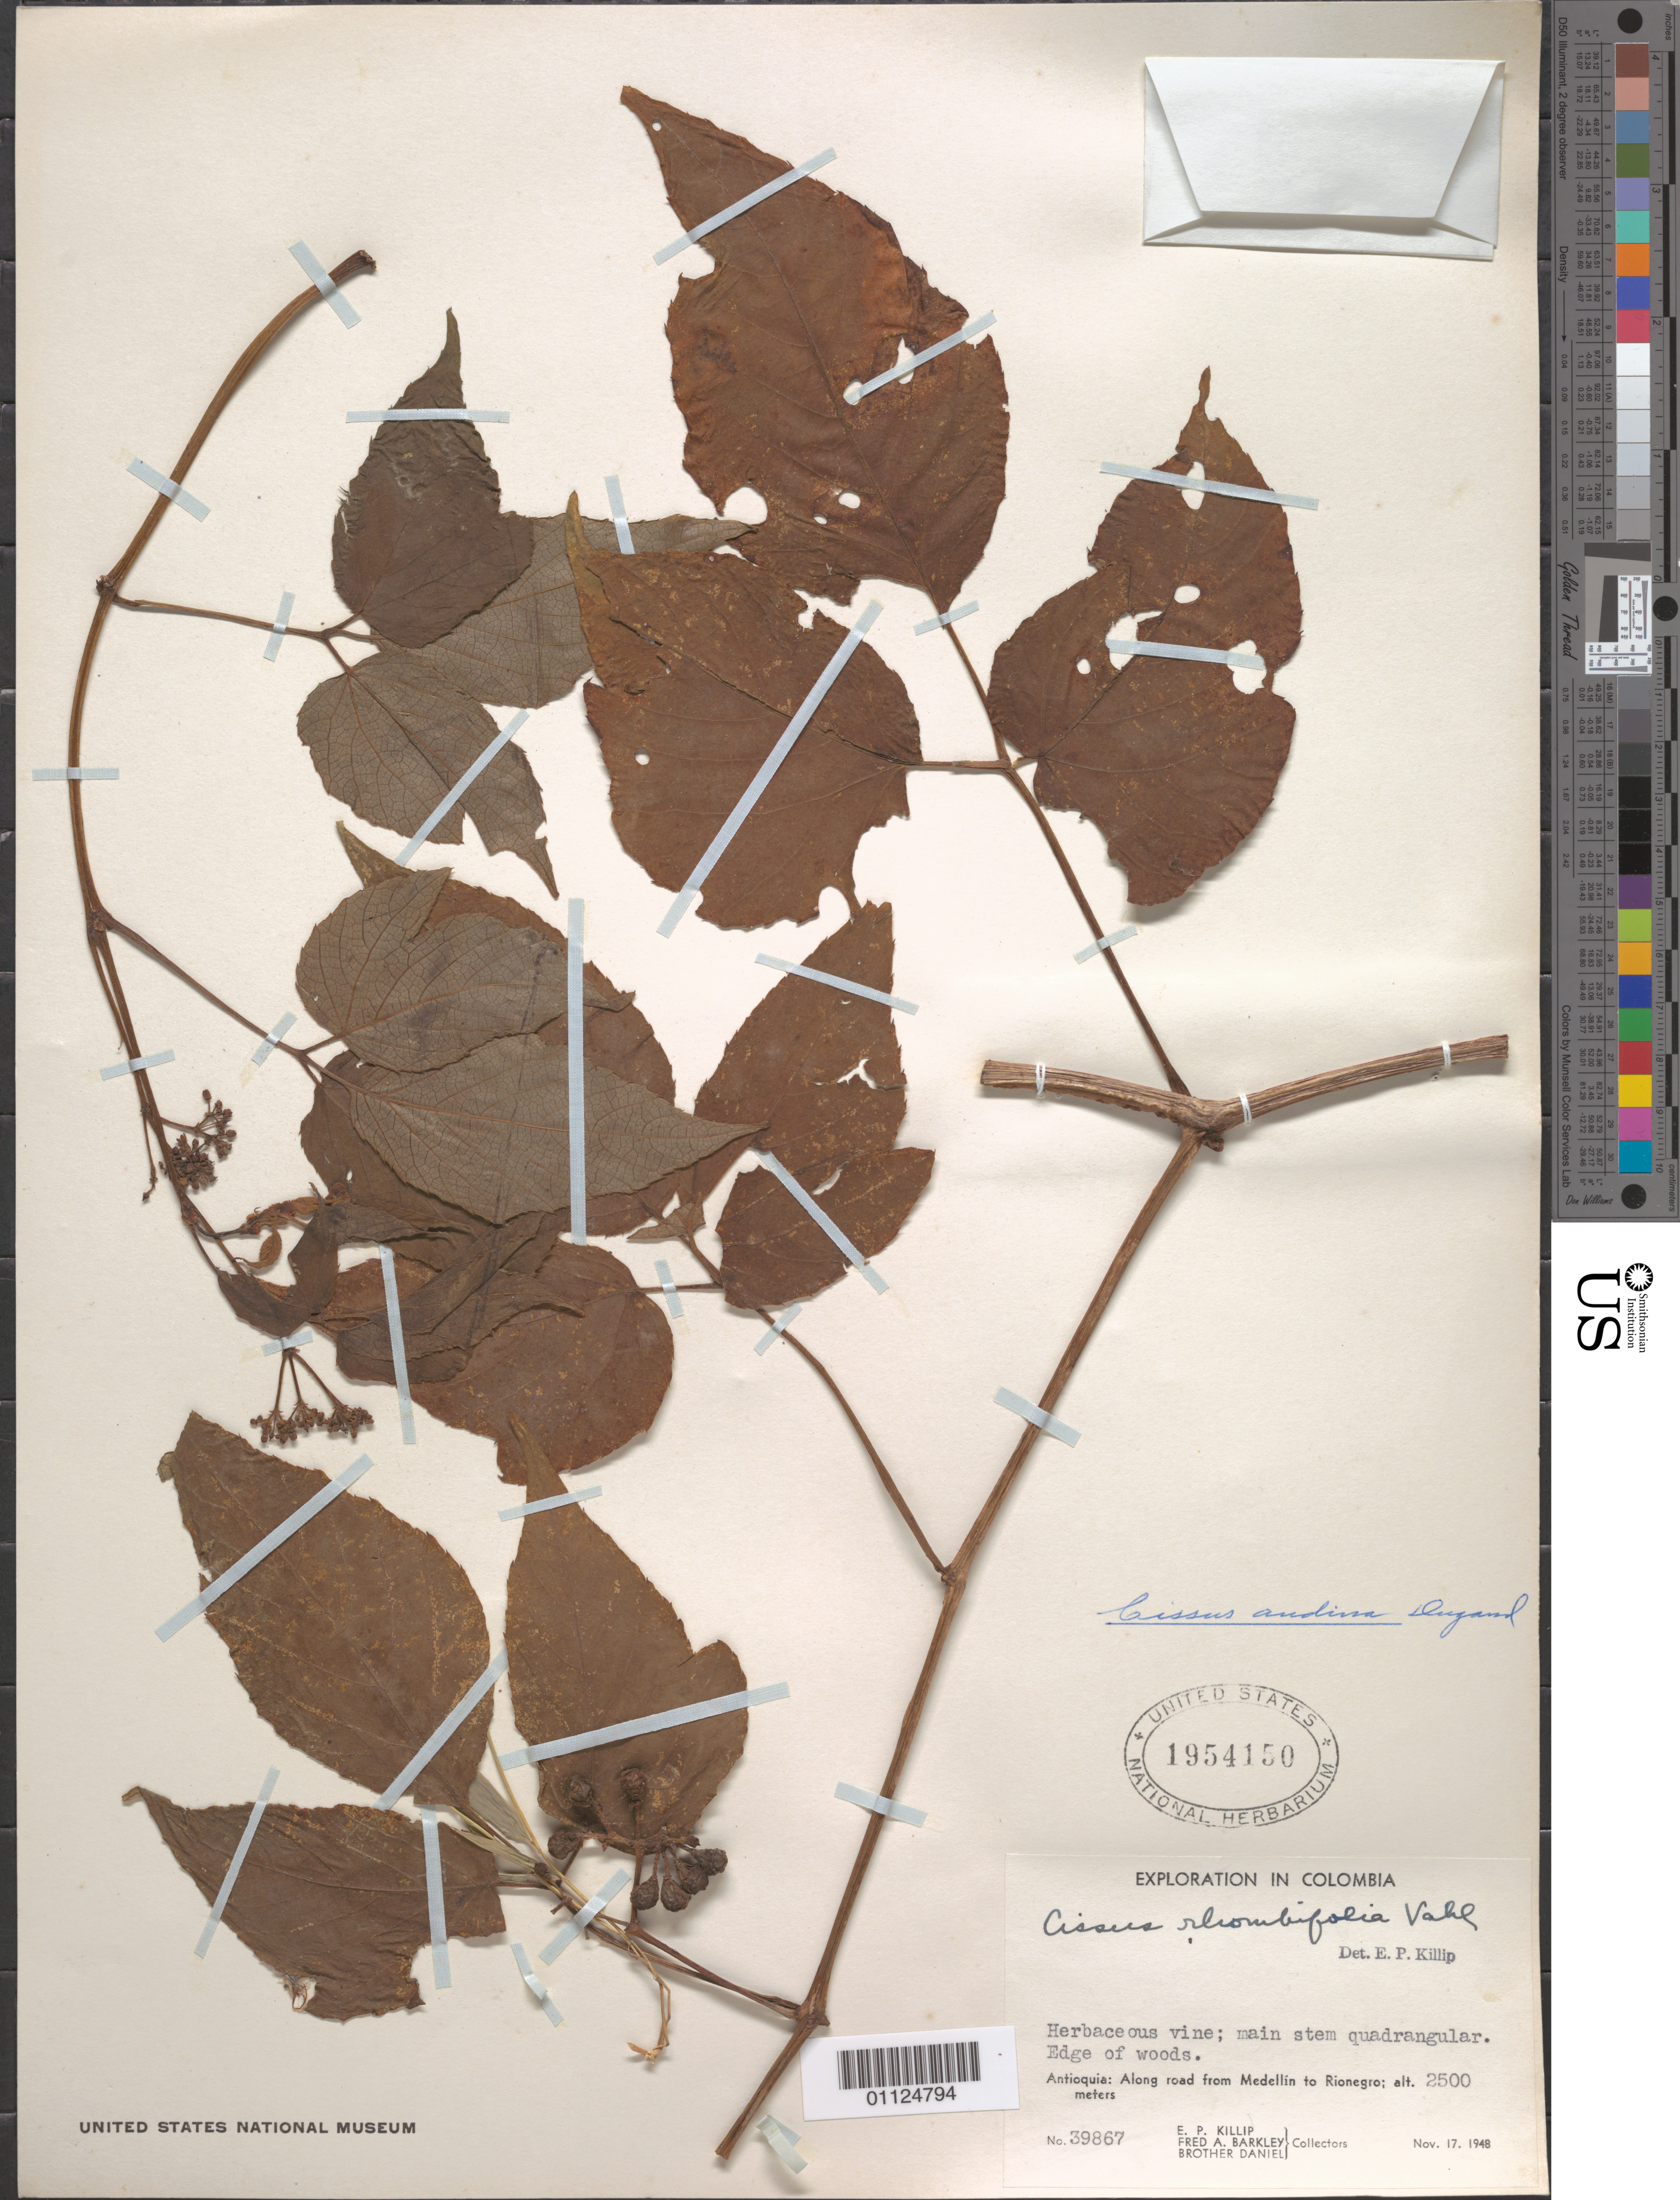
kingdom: Plantae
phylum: Tracheophyta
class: Magnoliopsida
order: Vitales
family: Vitaceae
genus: Cissus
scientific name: Cissus andina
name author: Dugand G.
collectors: E. P. Killip, F. A. Barkley & Bro. Daniel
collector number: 39867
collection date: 1948-11-17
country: Colombia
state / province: Antioquia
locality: Along road from Medellin to Rionegro.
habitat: Herbaceous vine, main stem quadrangular. Edge of woods.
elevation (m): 2500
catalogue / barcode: US 1954150